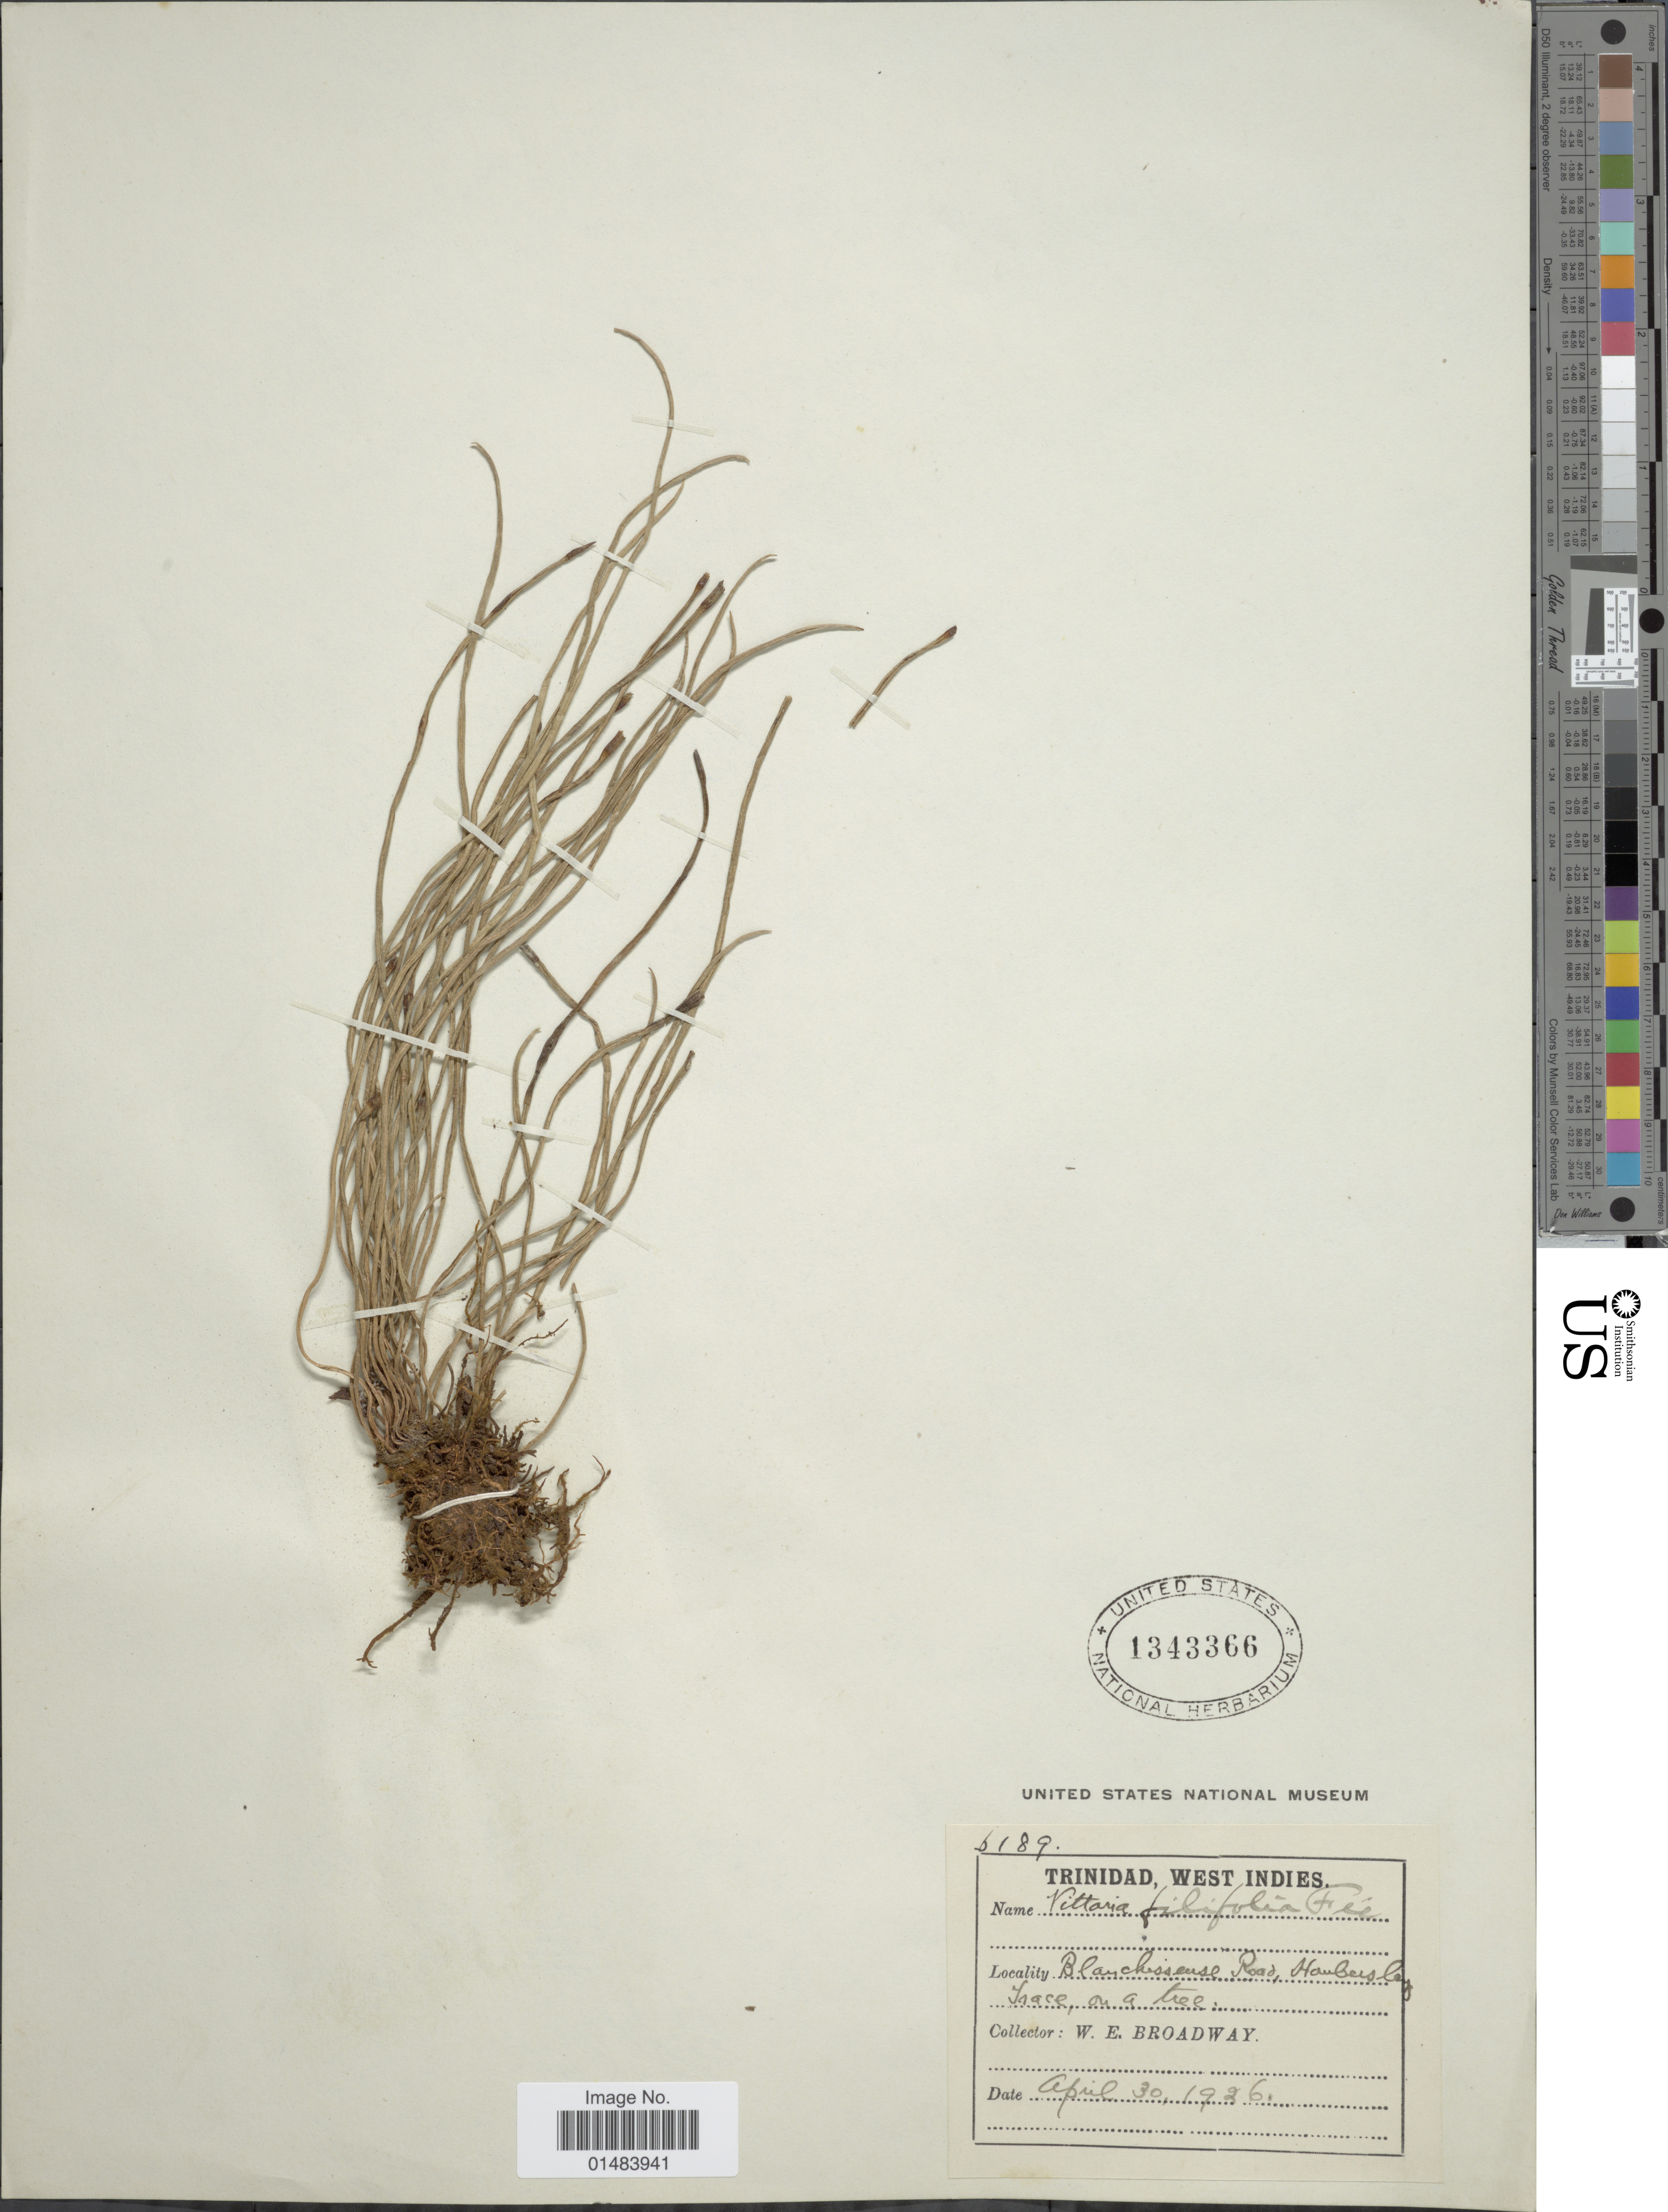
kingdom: Plantae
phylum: Tracheophyta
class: Polypodiopsida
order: Polypodiales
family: Pteridaceae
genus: Vittaria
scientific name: Vittaria graminifolia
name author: Kaulf.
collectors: W. E. Broadway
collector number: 6189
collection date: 1926-04-30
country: Trinidad and Tobago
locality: Trinidad, West Indies, Blanchisseuse Road, Hambersley's Trace.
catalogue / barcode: US 1343366